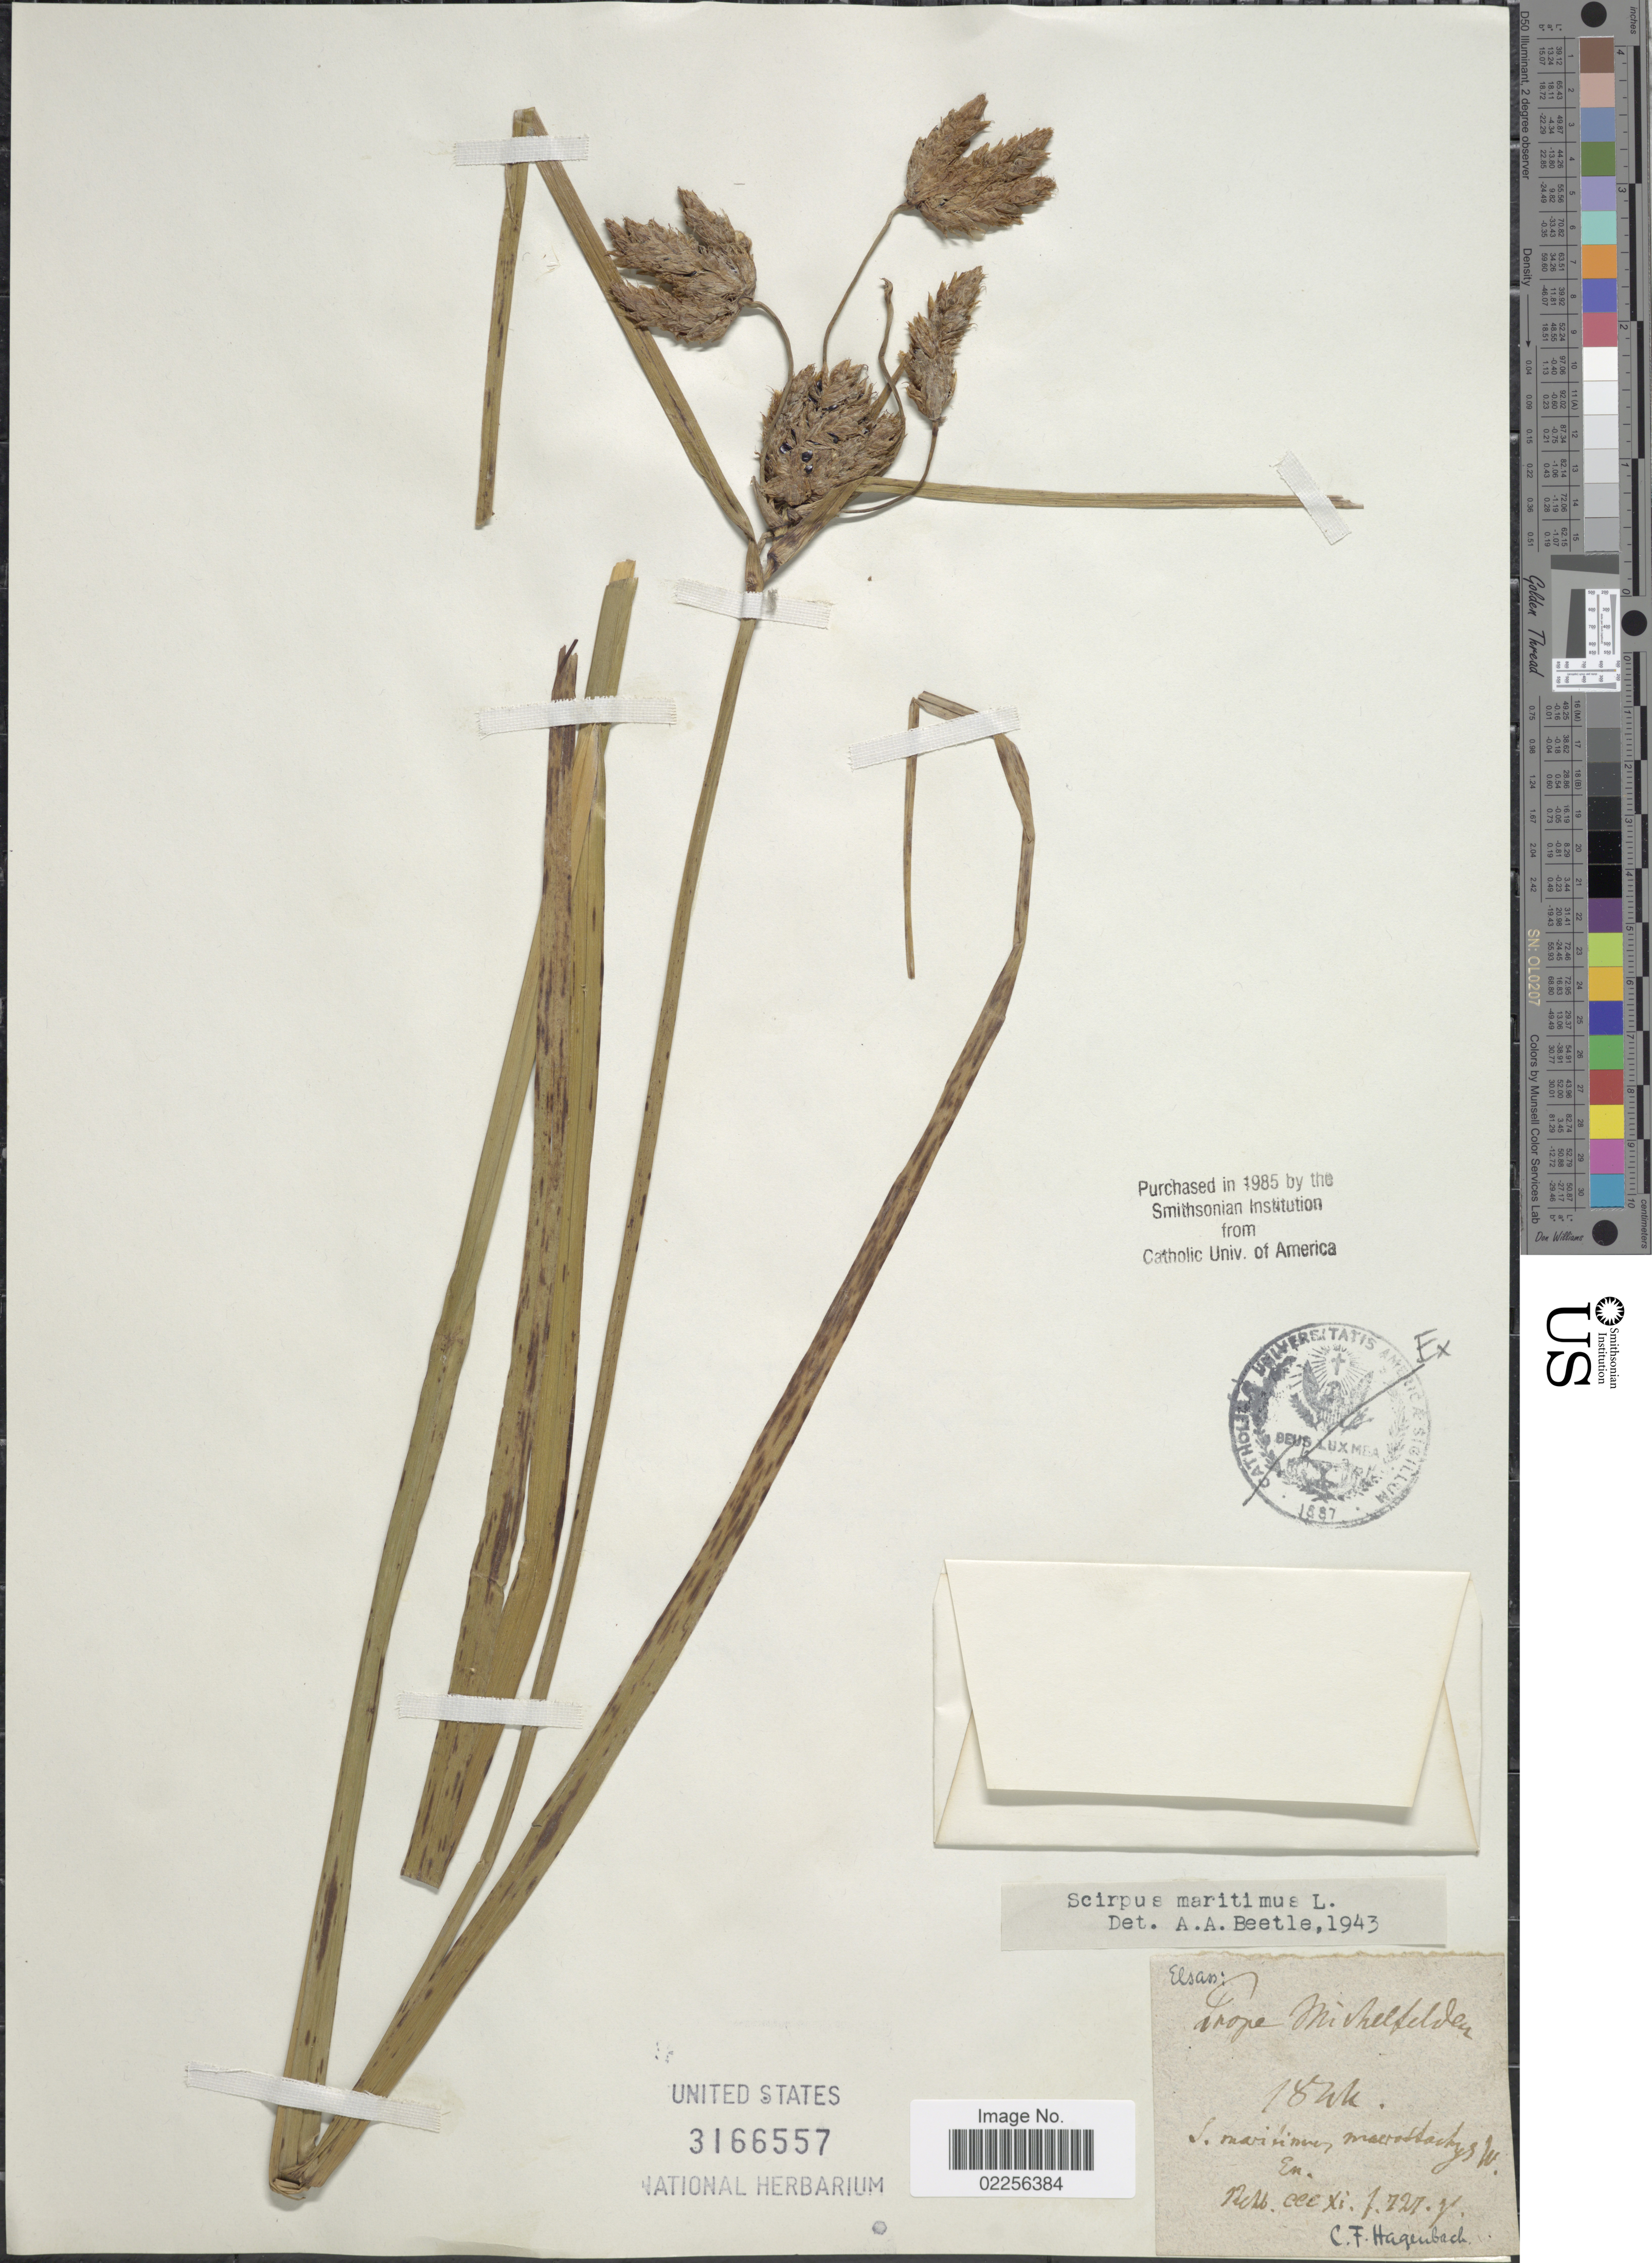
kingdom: Plantae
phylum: Tracheophyta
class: Liliopsida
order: Poales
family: Cyperaceae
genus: Bolboschoenus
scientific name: Bolboschoenus maritimus subsp. maritimus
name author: (L.) Palla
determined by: Strong, Mark T., (BOT), Smithsonian Institution - National Museum of Natural History (UNITED STATES)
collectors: C. Hagenbach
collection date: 1844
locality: Elsan, prope Michelfelden [interpreted]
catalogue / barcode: US 3166557